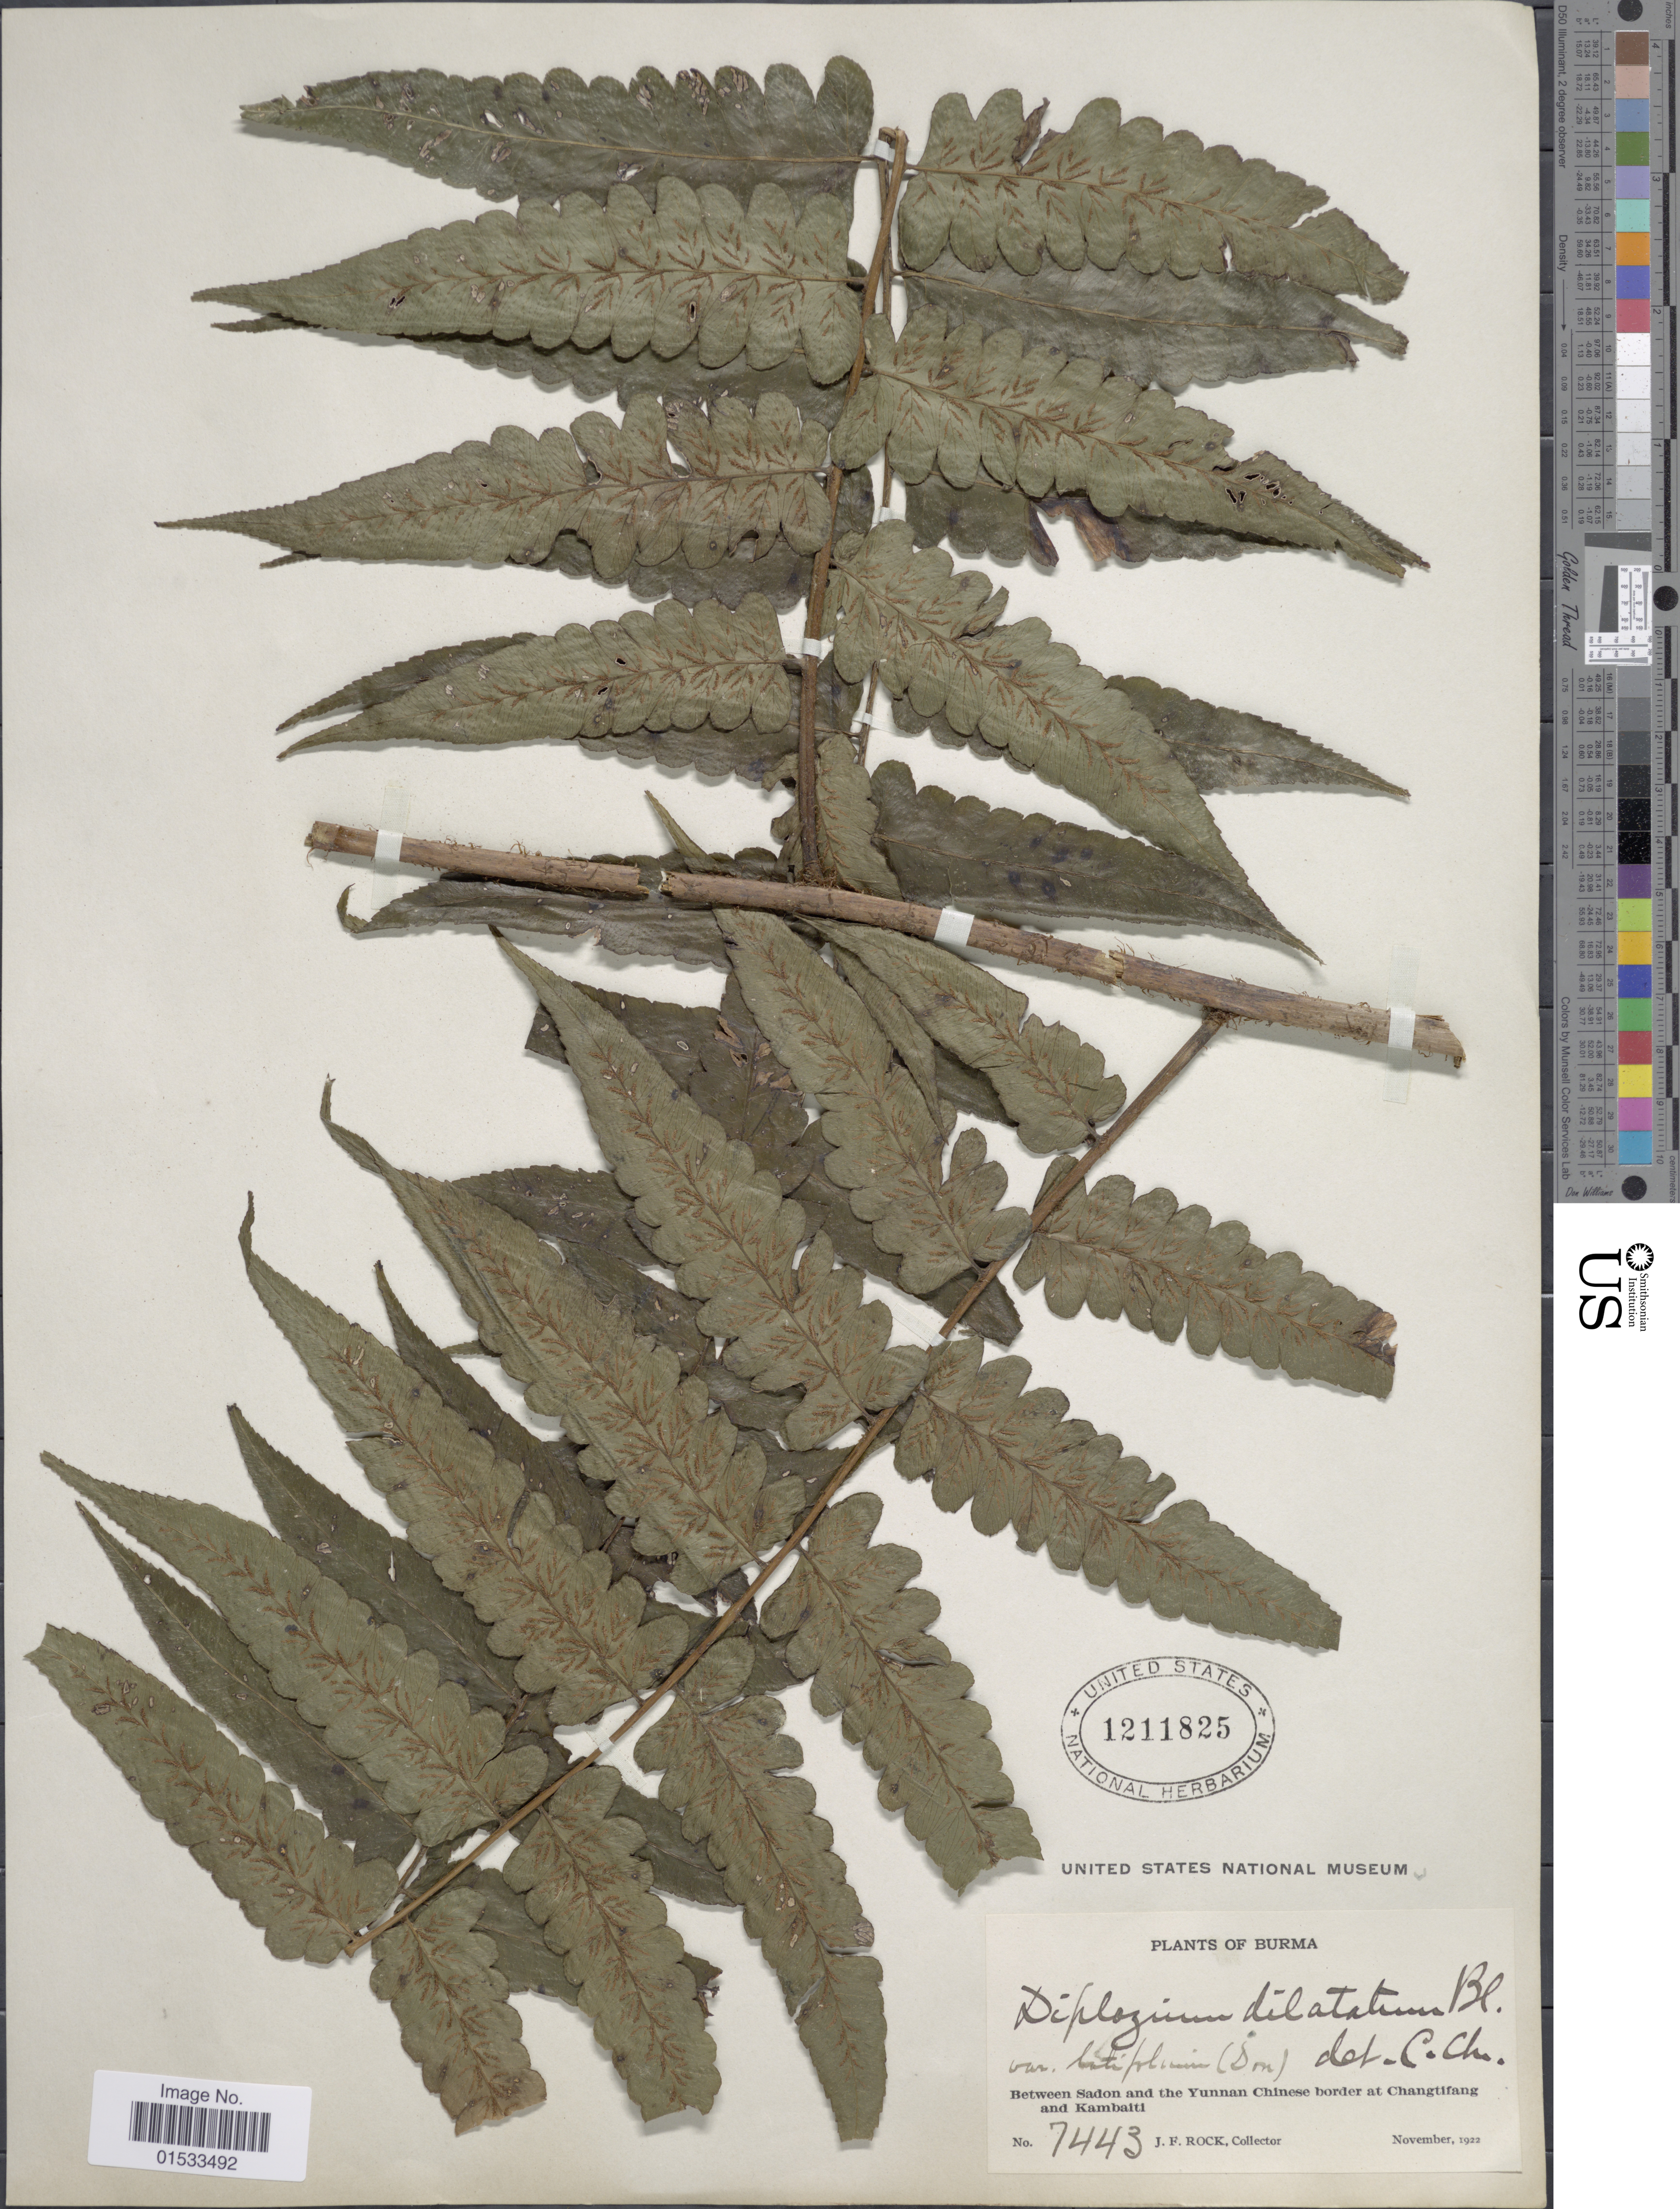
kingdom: Plantae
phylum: Tracheophyta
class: Polypodiopsida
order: Polypodiales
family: Athyriaceae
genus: Diplazium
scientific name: Diplazium dilatatum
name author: Blume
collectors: J. Rock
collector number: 7443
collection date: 1922-11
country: Myanmar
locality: Burma, Between Sadon and Yunnan Chinese border at Changtifang and Kambaiti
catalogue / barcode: US 1211825